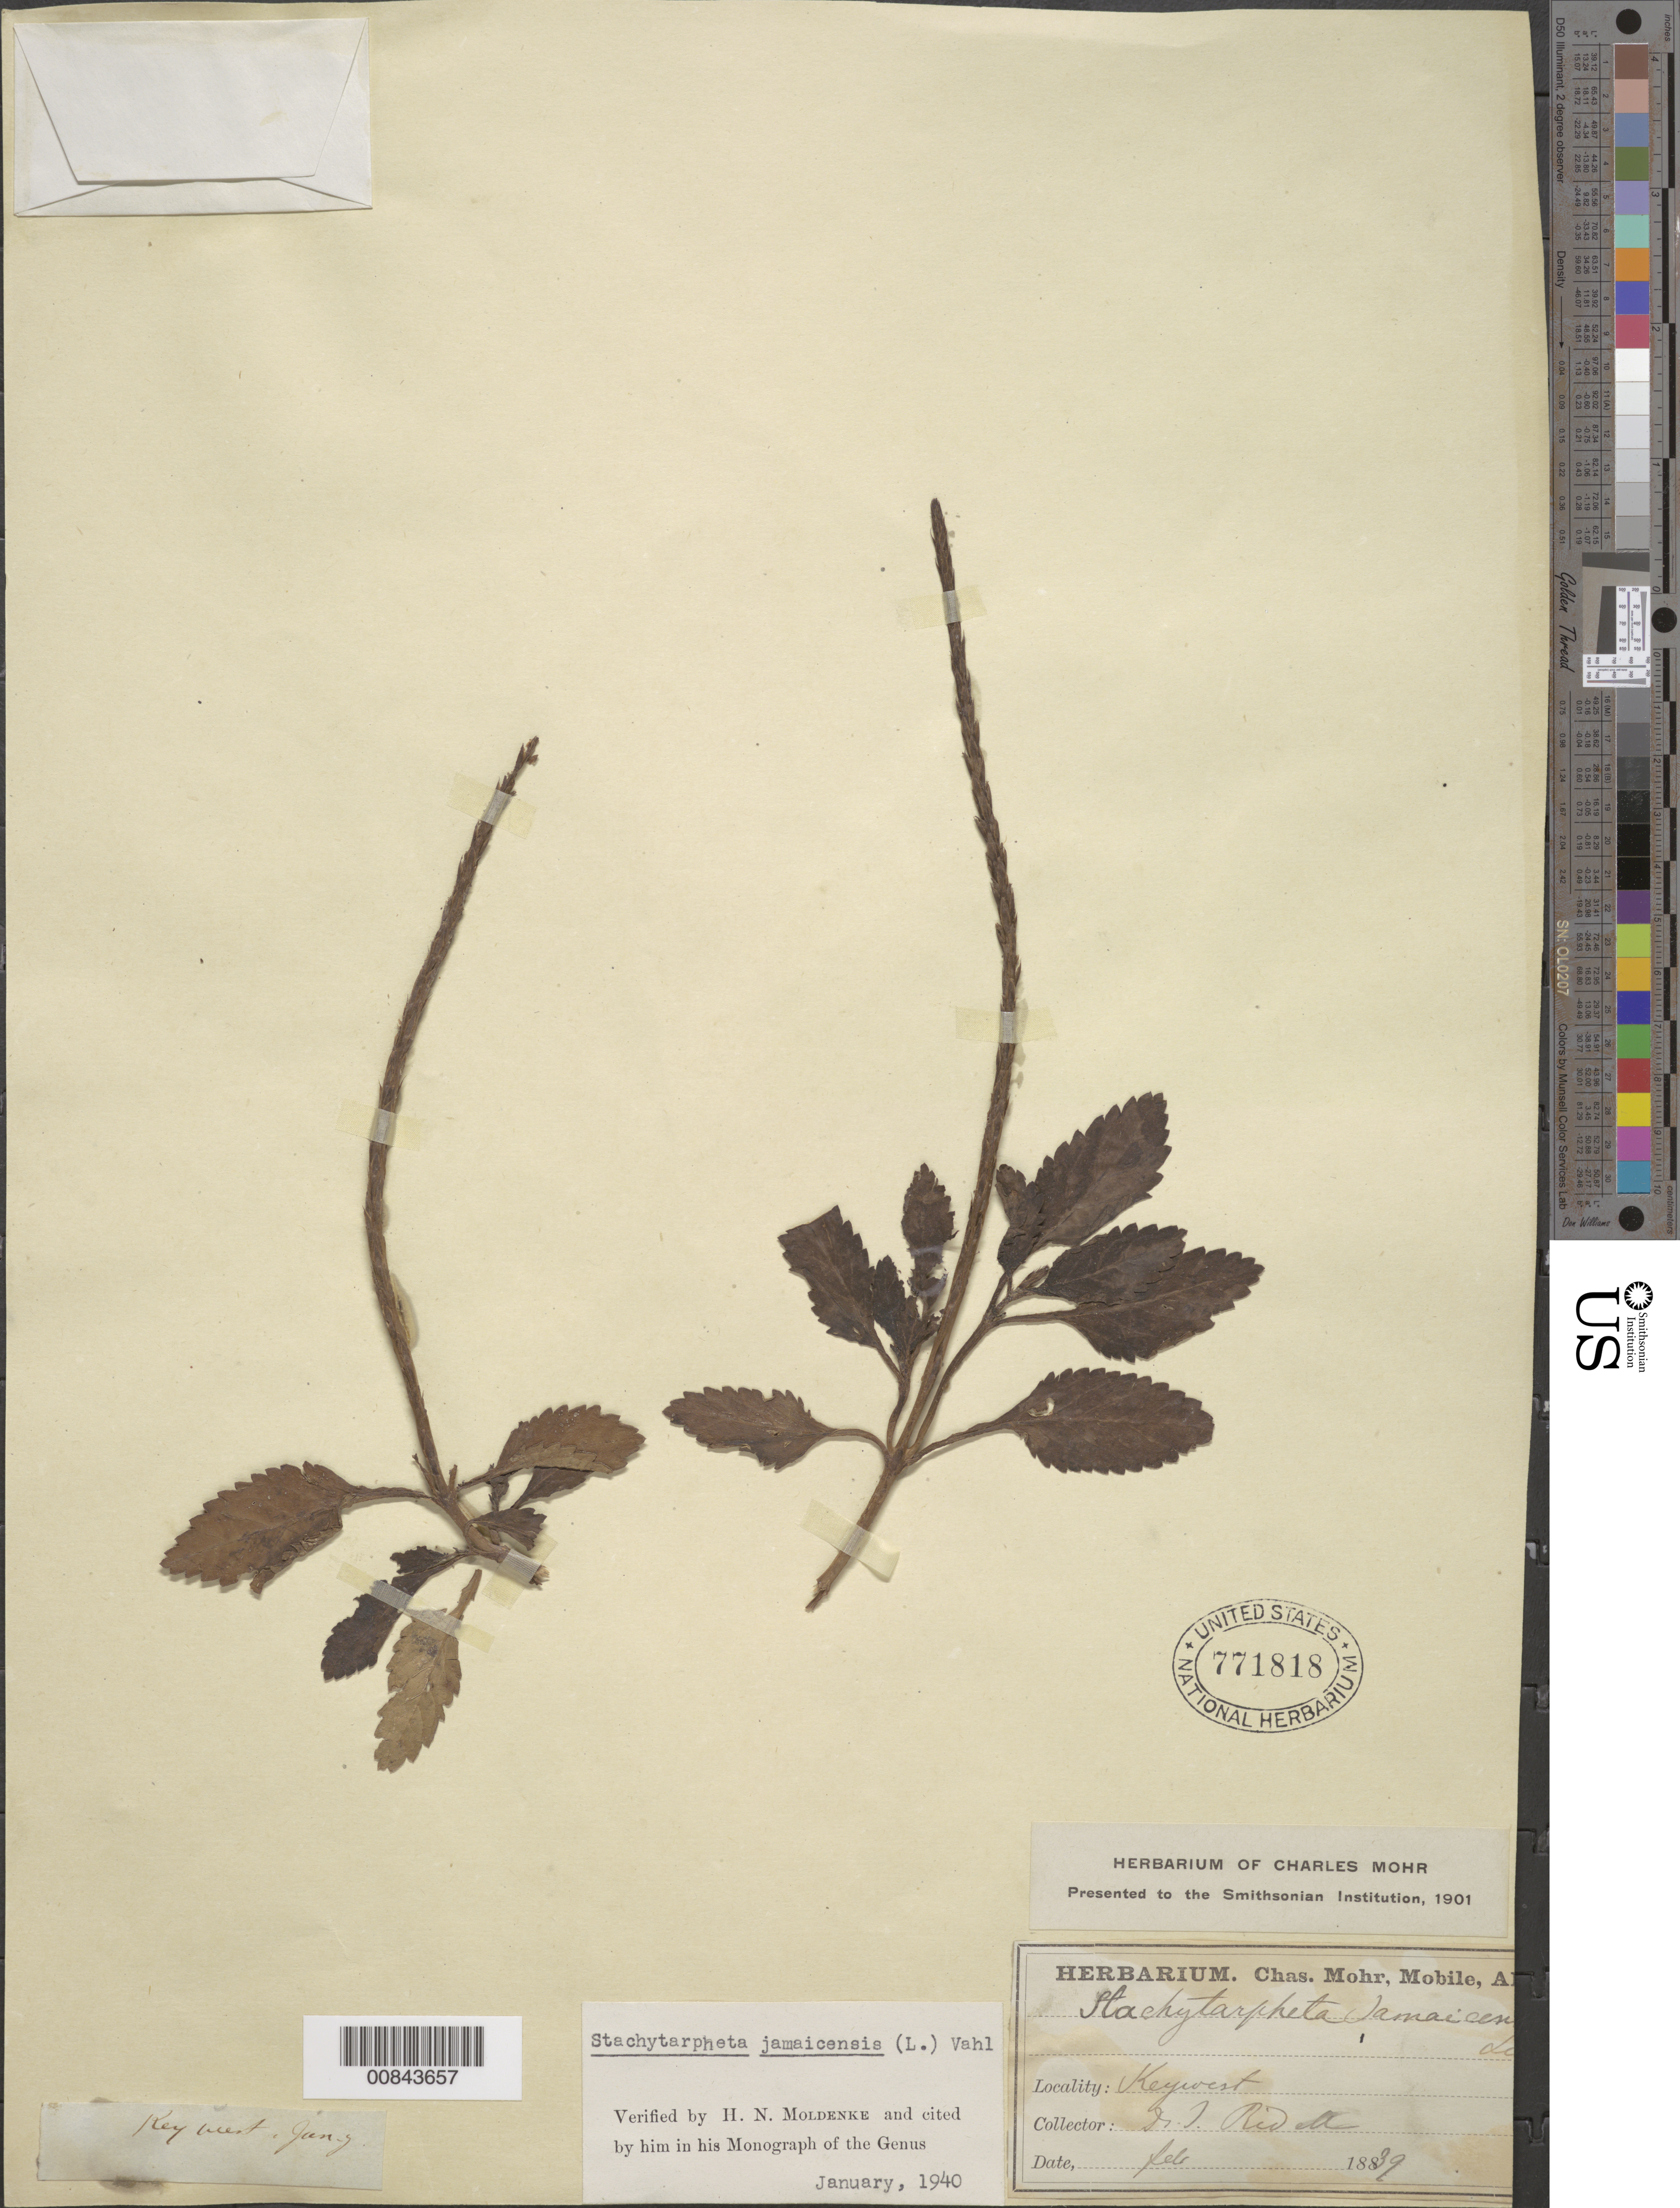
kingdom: Plantae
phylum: Tracheophyta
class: Magnoliopsida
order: Lamiales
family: Verbenaceae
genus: Stachytarpheta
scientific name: Stachytarpheta jamaicensis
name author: (L.) Vahl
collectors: J. Ridell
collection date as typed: Feb 1839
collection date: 1839-02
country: United States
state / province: Florida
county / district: Monroe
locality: Key West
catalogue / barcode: US 771818